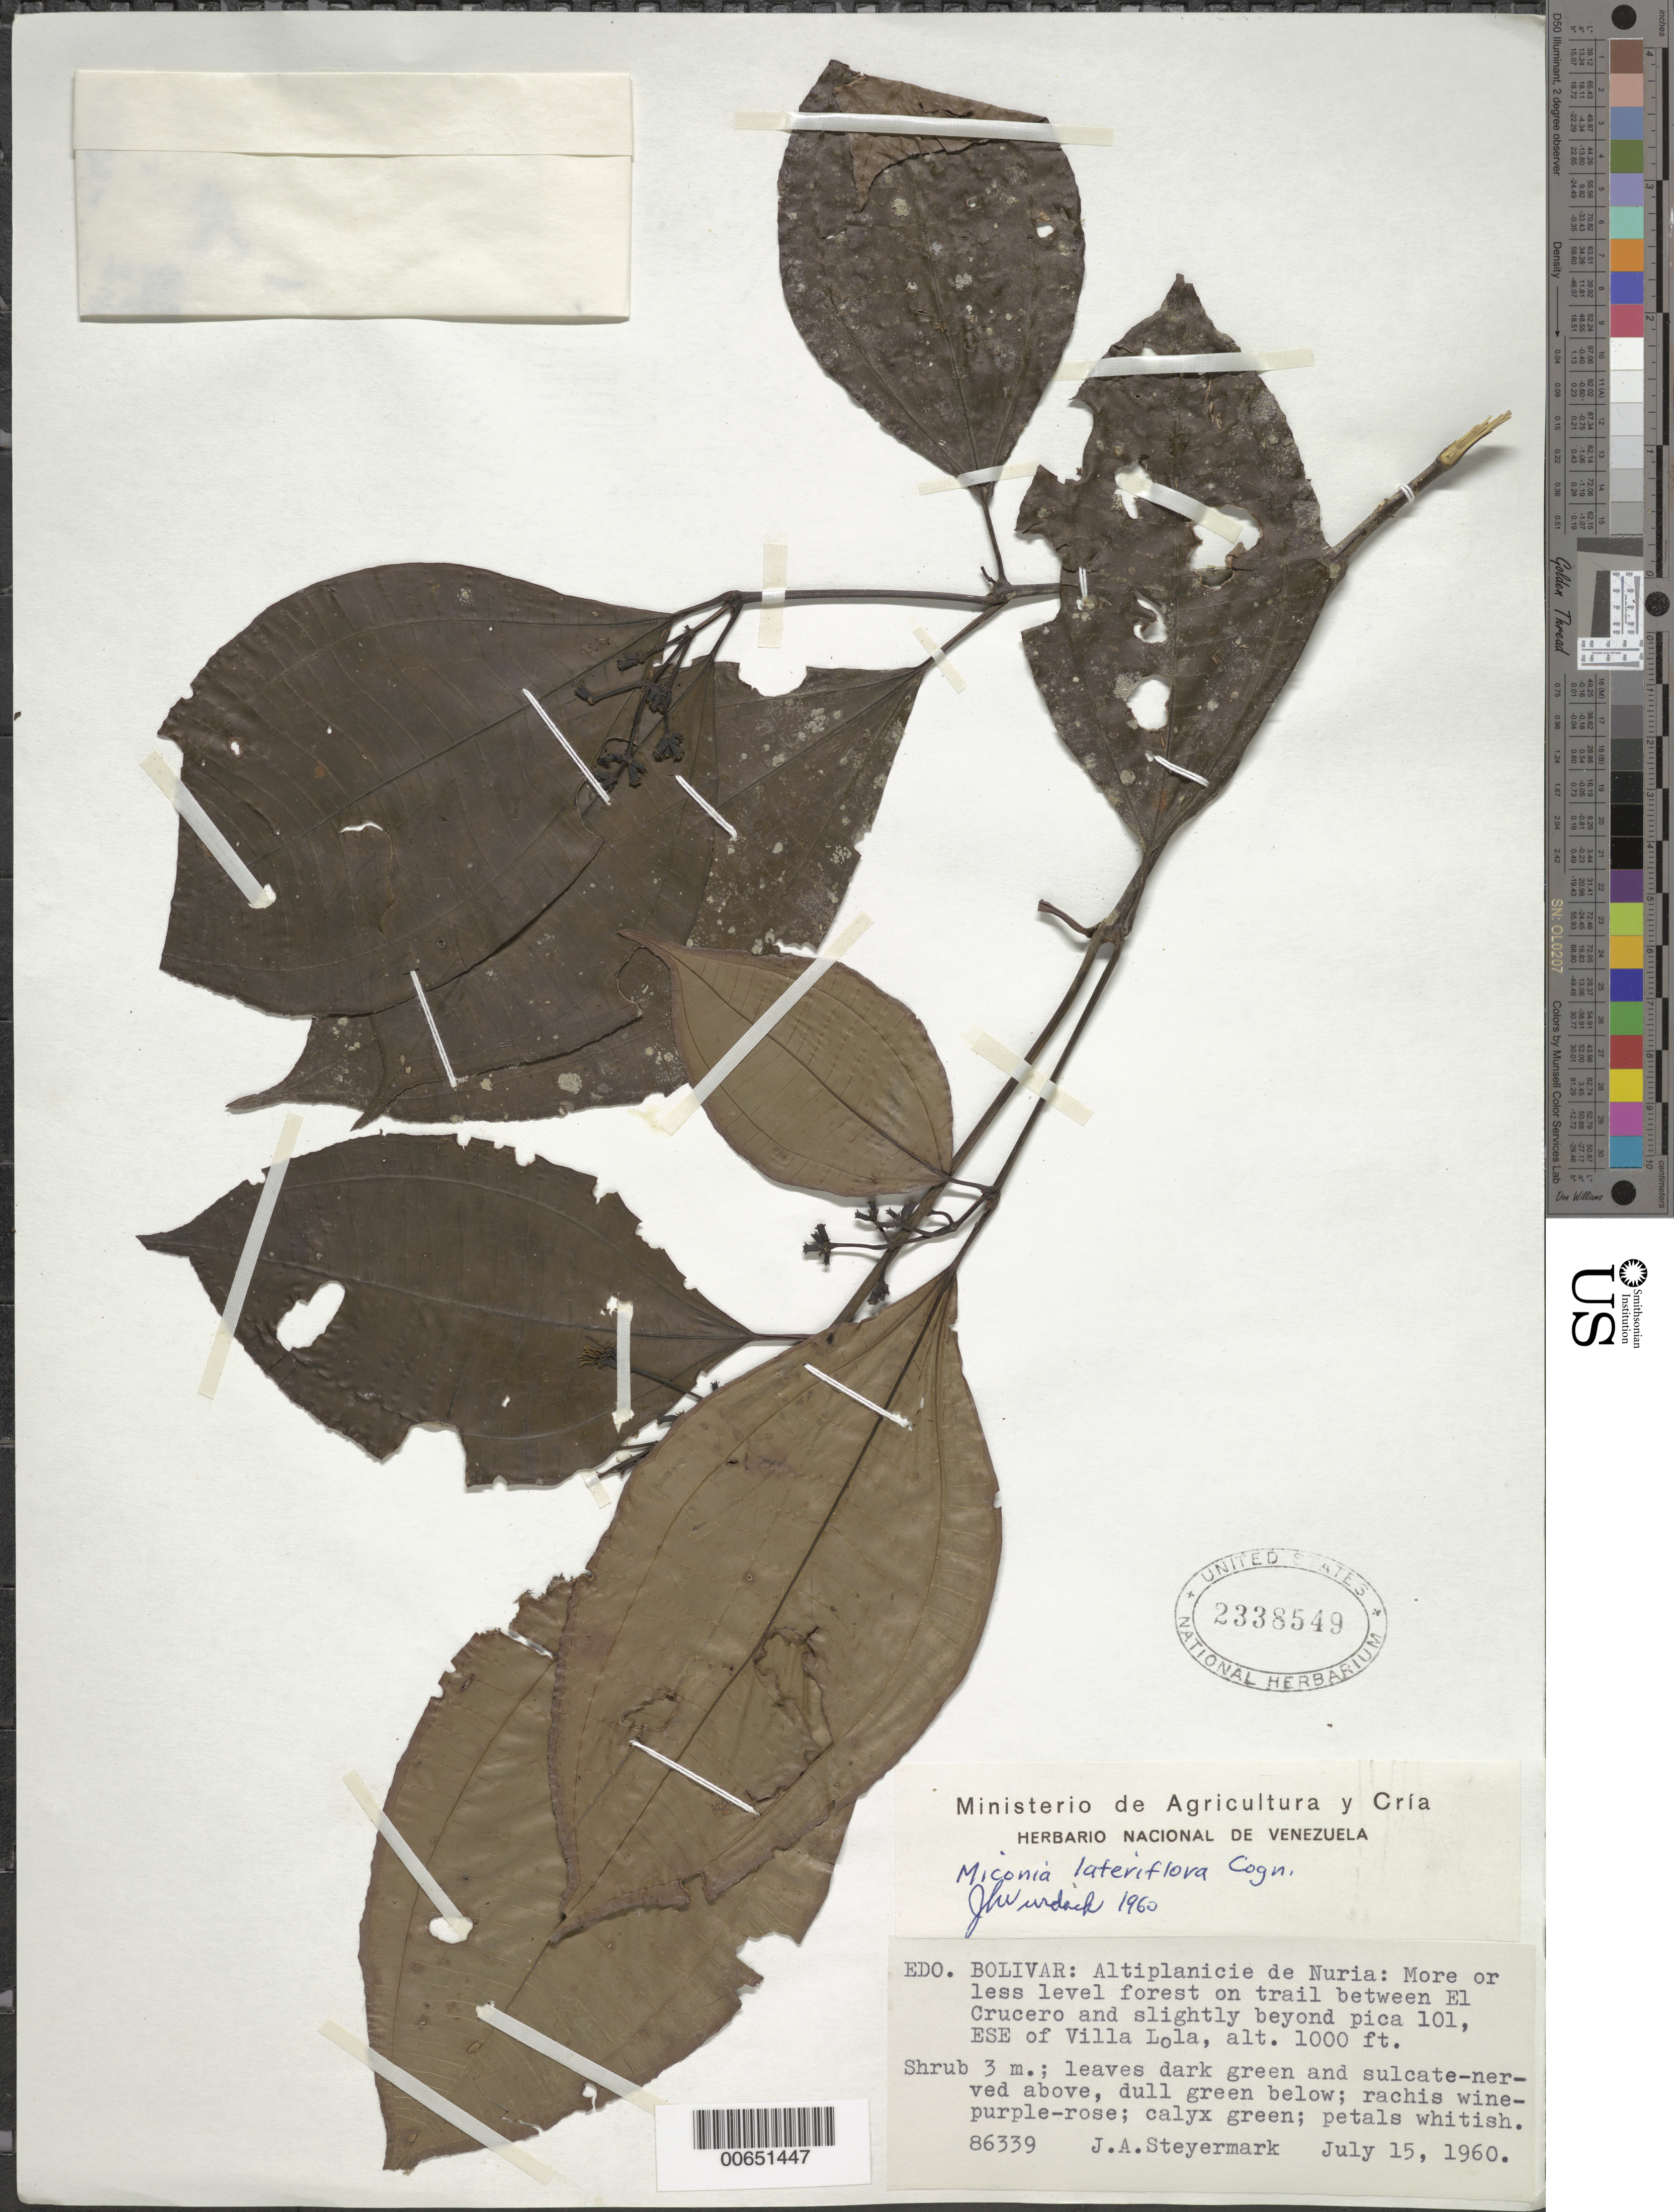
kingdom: Plantae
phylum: Tracheophyta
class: Magnoliopsida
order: Myrtales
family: Melastomataceae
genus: Miconia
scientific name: Miconia lateriflora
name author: Cogn.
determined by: Wurdack, John J., (US), US (UNITED STATES)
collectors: J. Steyermark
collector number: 86339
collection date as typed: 15-Jul-60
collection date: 1960-07-15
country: Venezuela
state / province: Bolívar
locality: Altiplanicie de Nuria, trail between El Cruzero and pk 101, ESE of Villa Lola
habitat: More or less level forest on trail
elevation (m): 1000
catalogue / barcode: US 2338549